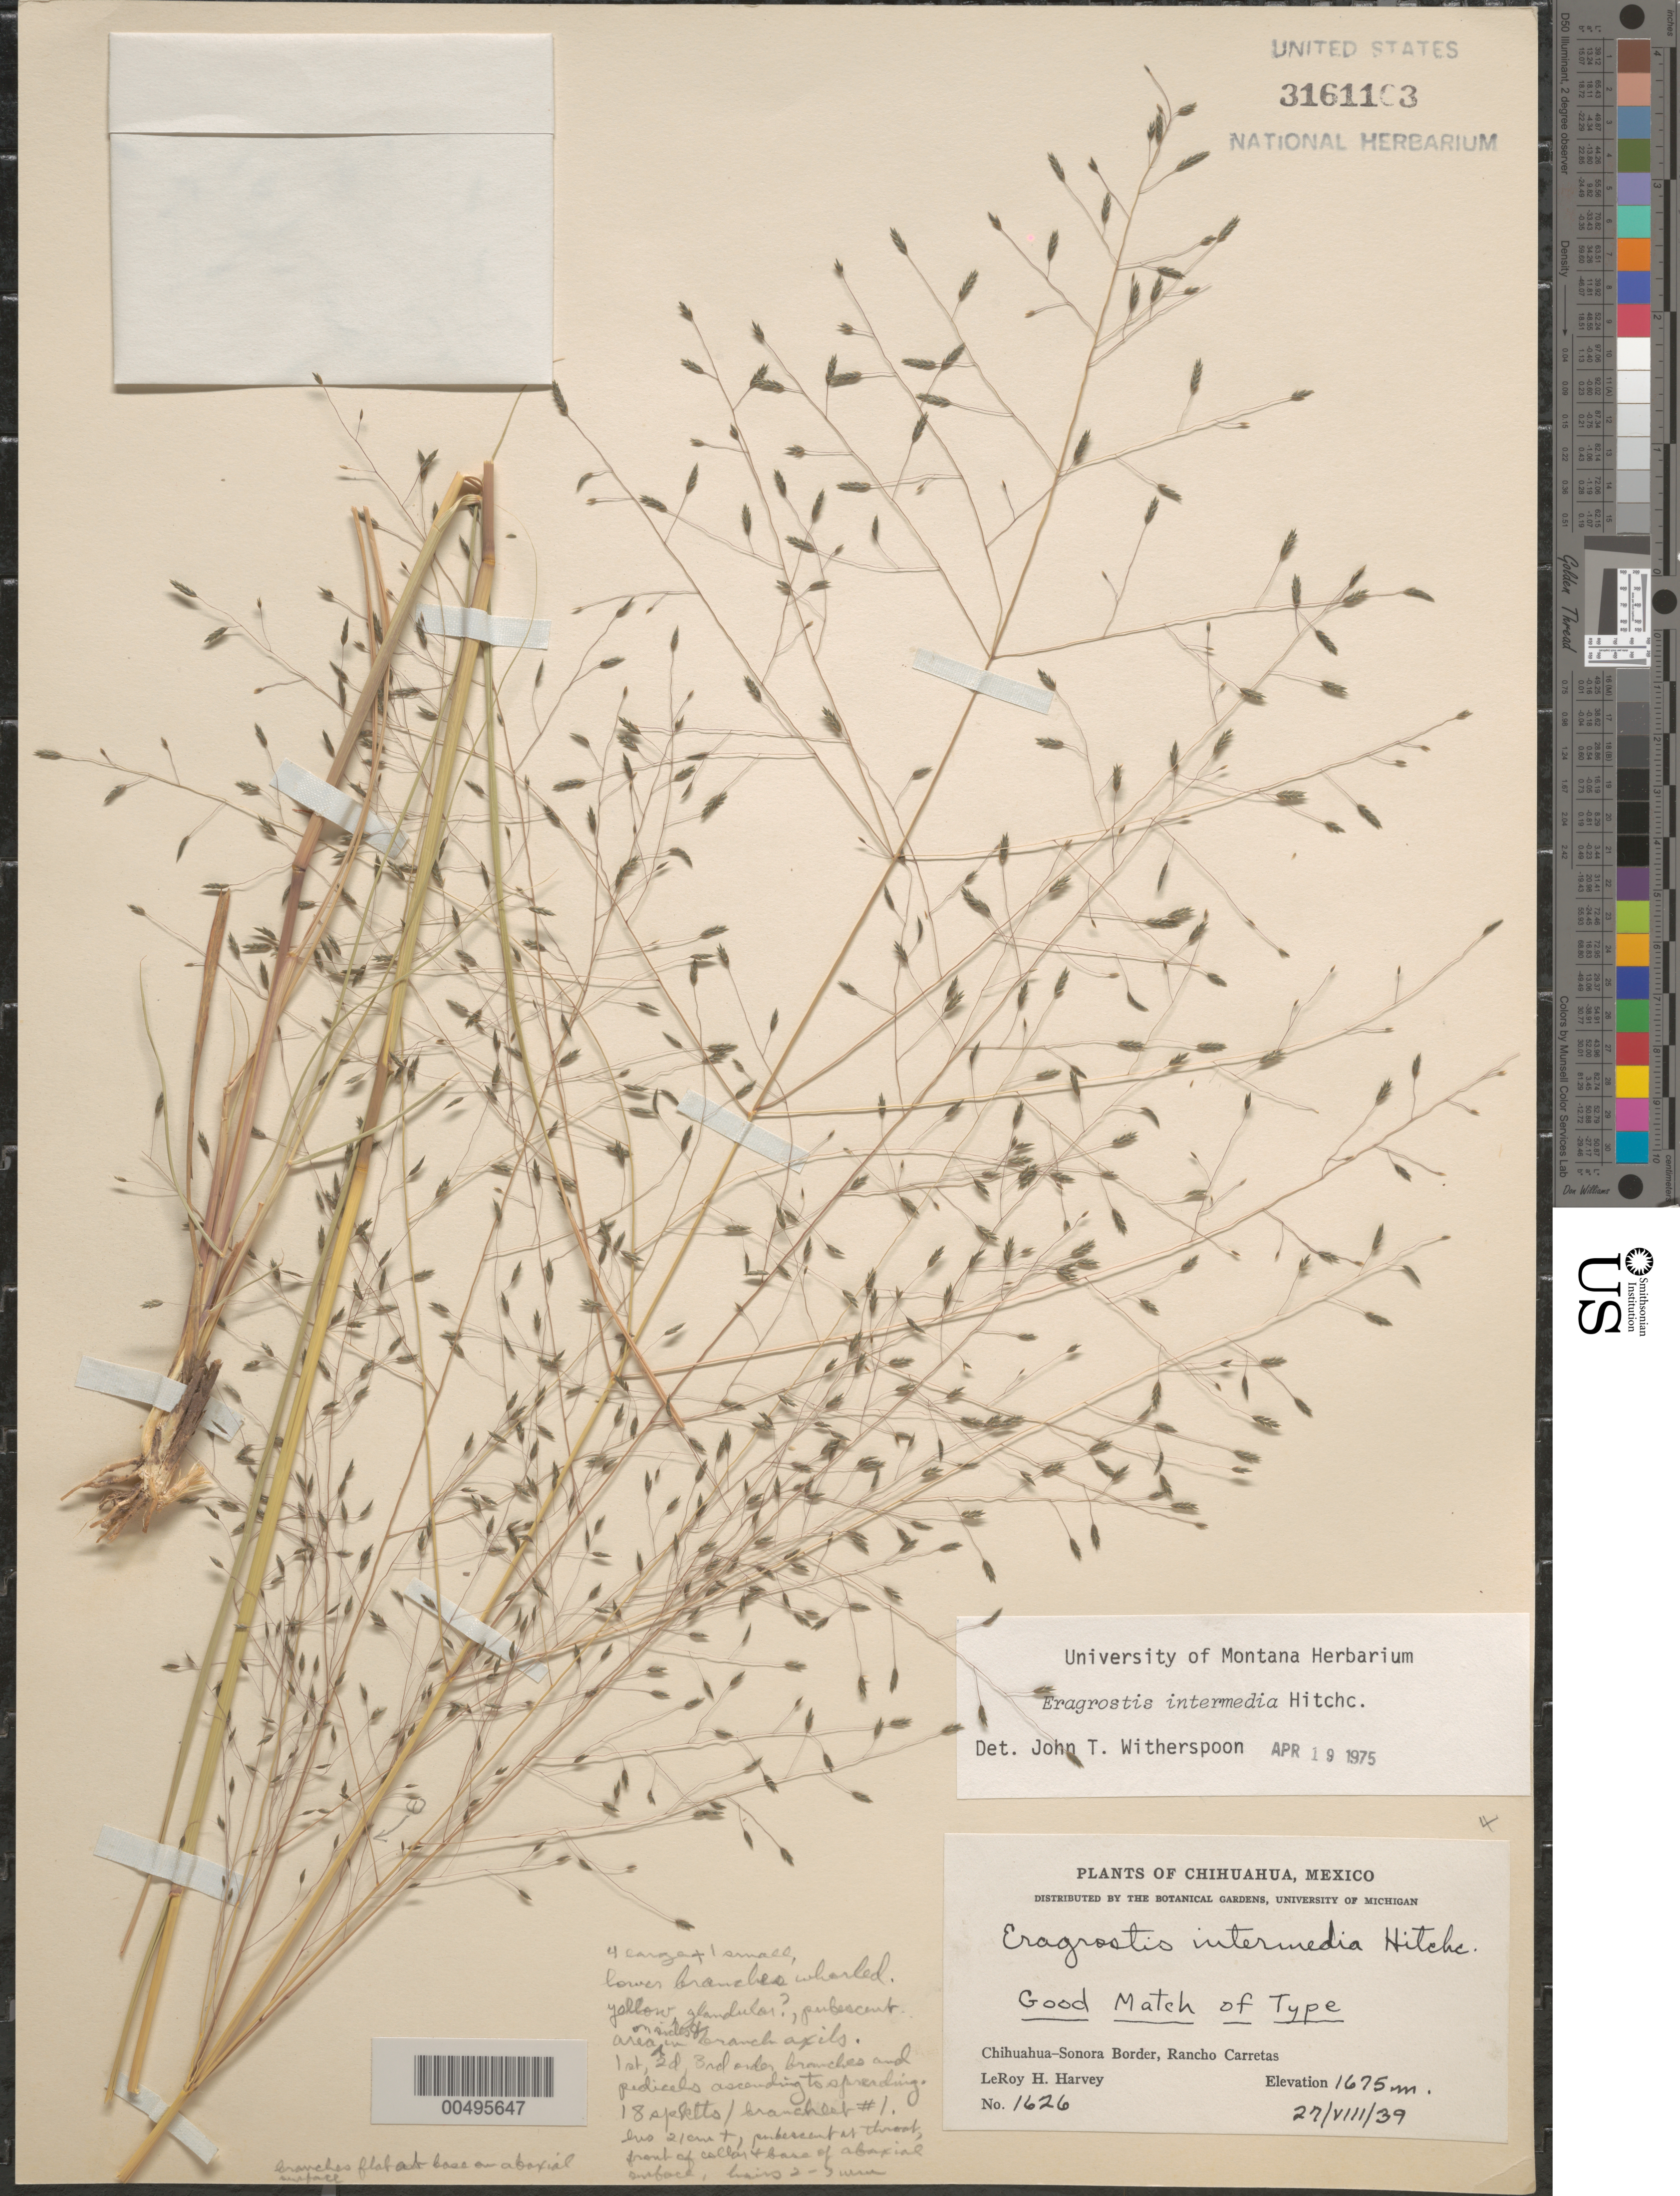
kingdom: Plantae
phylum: Tracheophyta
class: Liliopsida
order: Poales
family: Poaceae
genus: Eragrostis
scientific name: Eragrostis intermedia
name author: Hitchc.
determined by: Witherspoon, John T.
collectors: L. H. Harvey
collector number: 1626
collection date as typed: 27 Aug 1939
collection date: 1939-08-27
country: Mexico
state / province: Chihuahua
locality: Chihuahua-Sonora Border, Rancho Carretas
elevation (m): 1675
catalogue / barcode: US 3161103